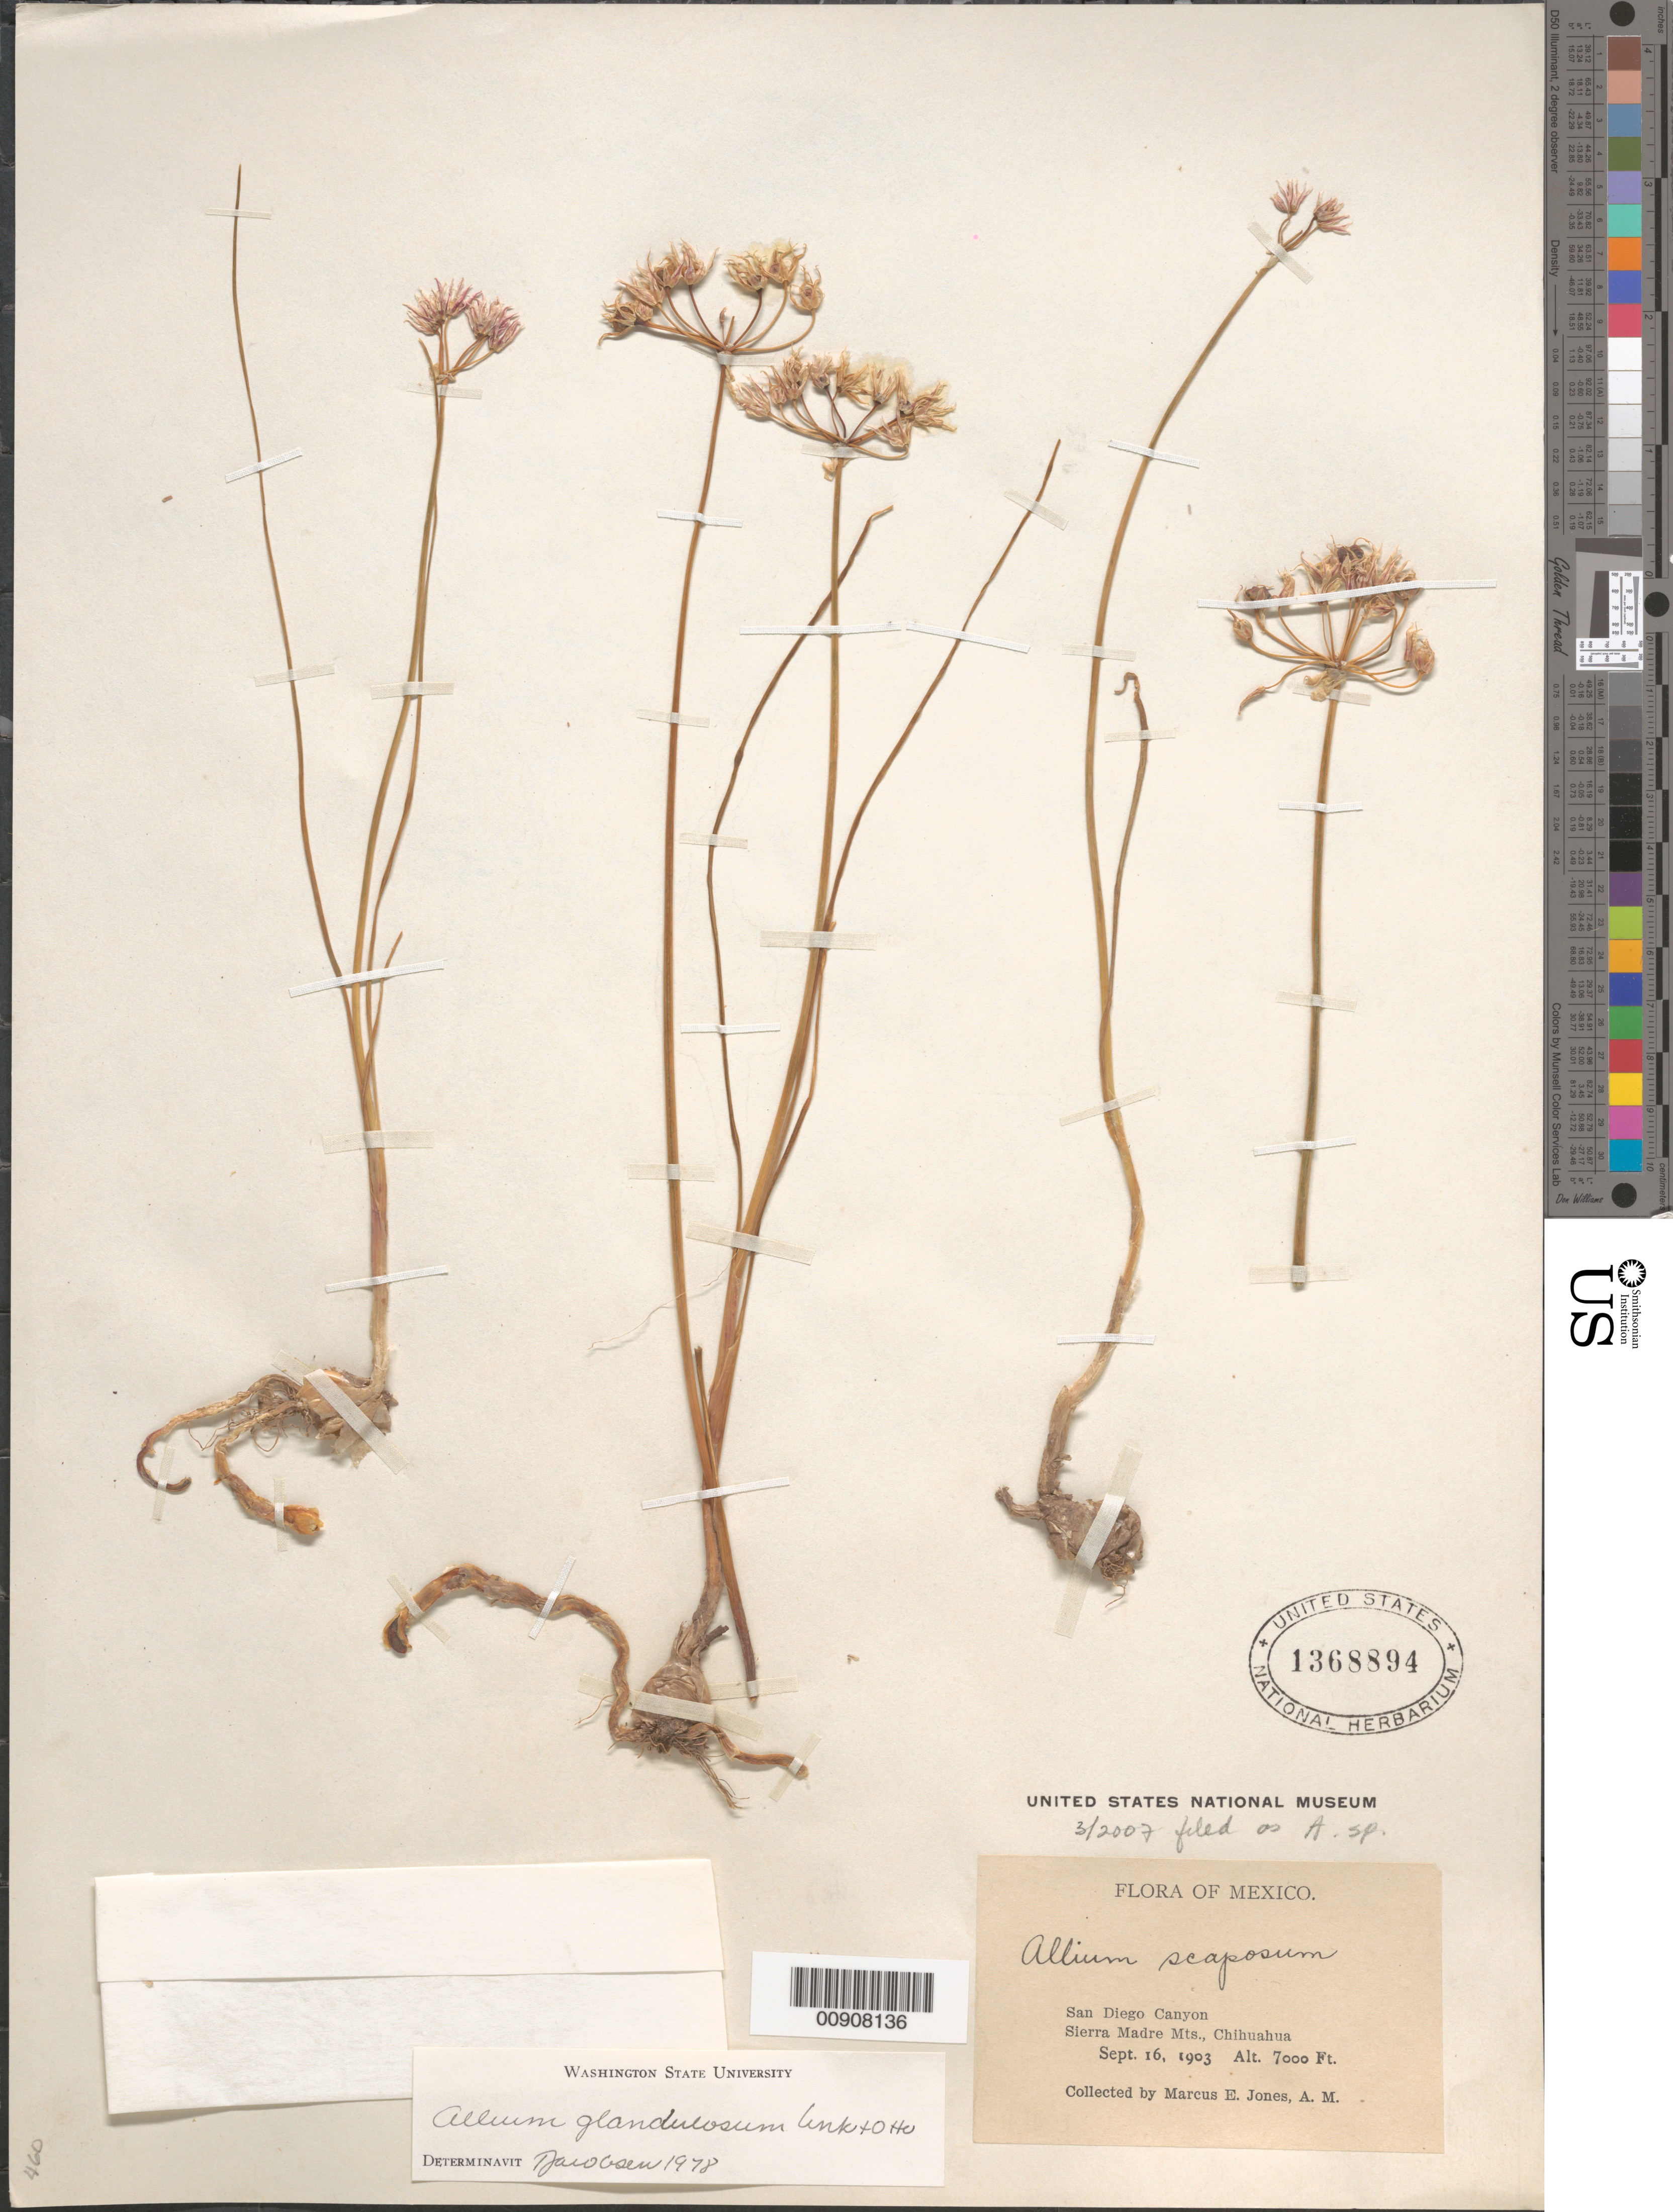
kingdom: Plantae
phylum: Tracheophyta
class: Liliopsida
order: Asparagales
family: Amaryllidaceae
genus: Allium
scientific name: Allium sp.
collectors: M. E. Jones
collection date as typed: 16 Sep 1903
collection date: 1903-09-16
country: Mexico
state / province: Chihuahua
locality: San Diego Canyon, Sierra Madre Mts., Chihuahua.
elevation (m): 2134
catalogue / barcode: US 1368894